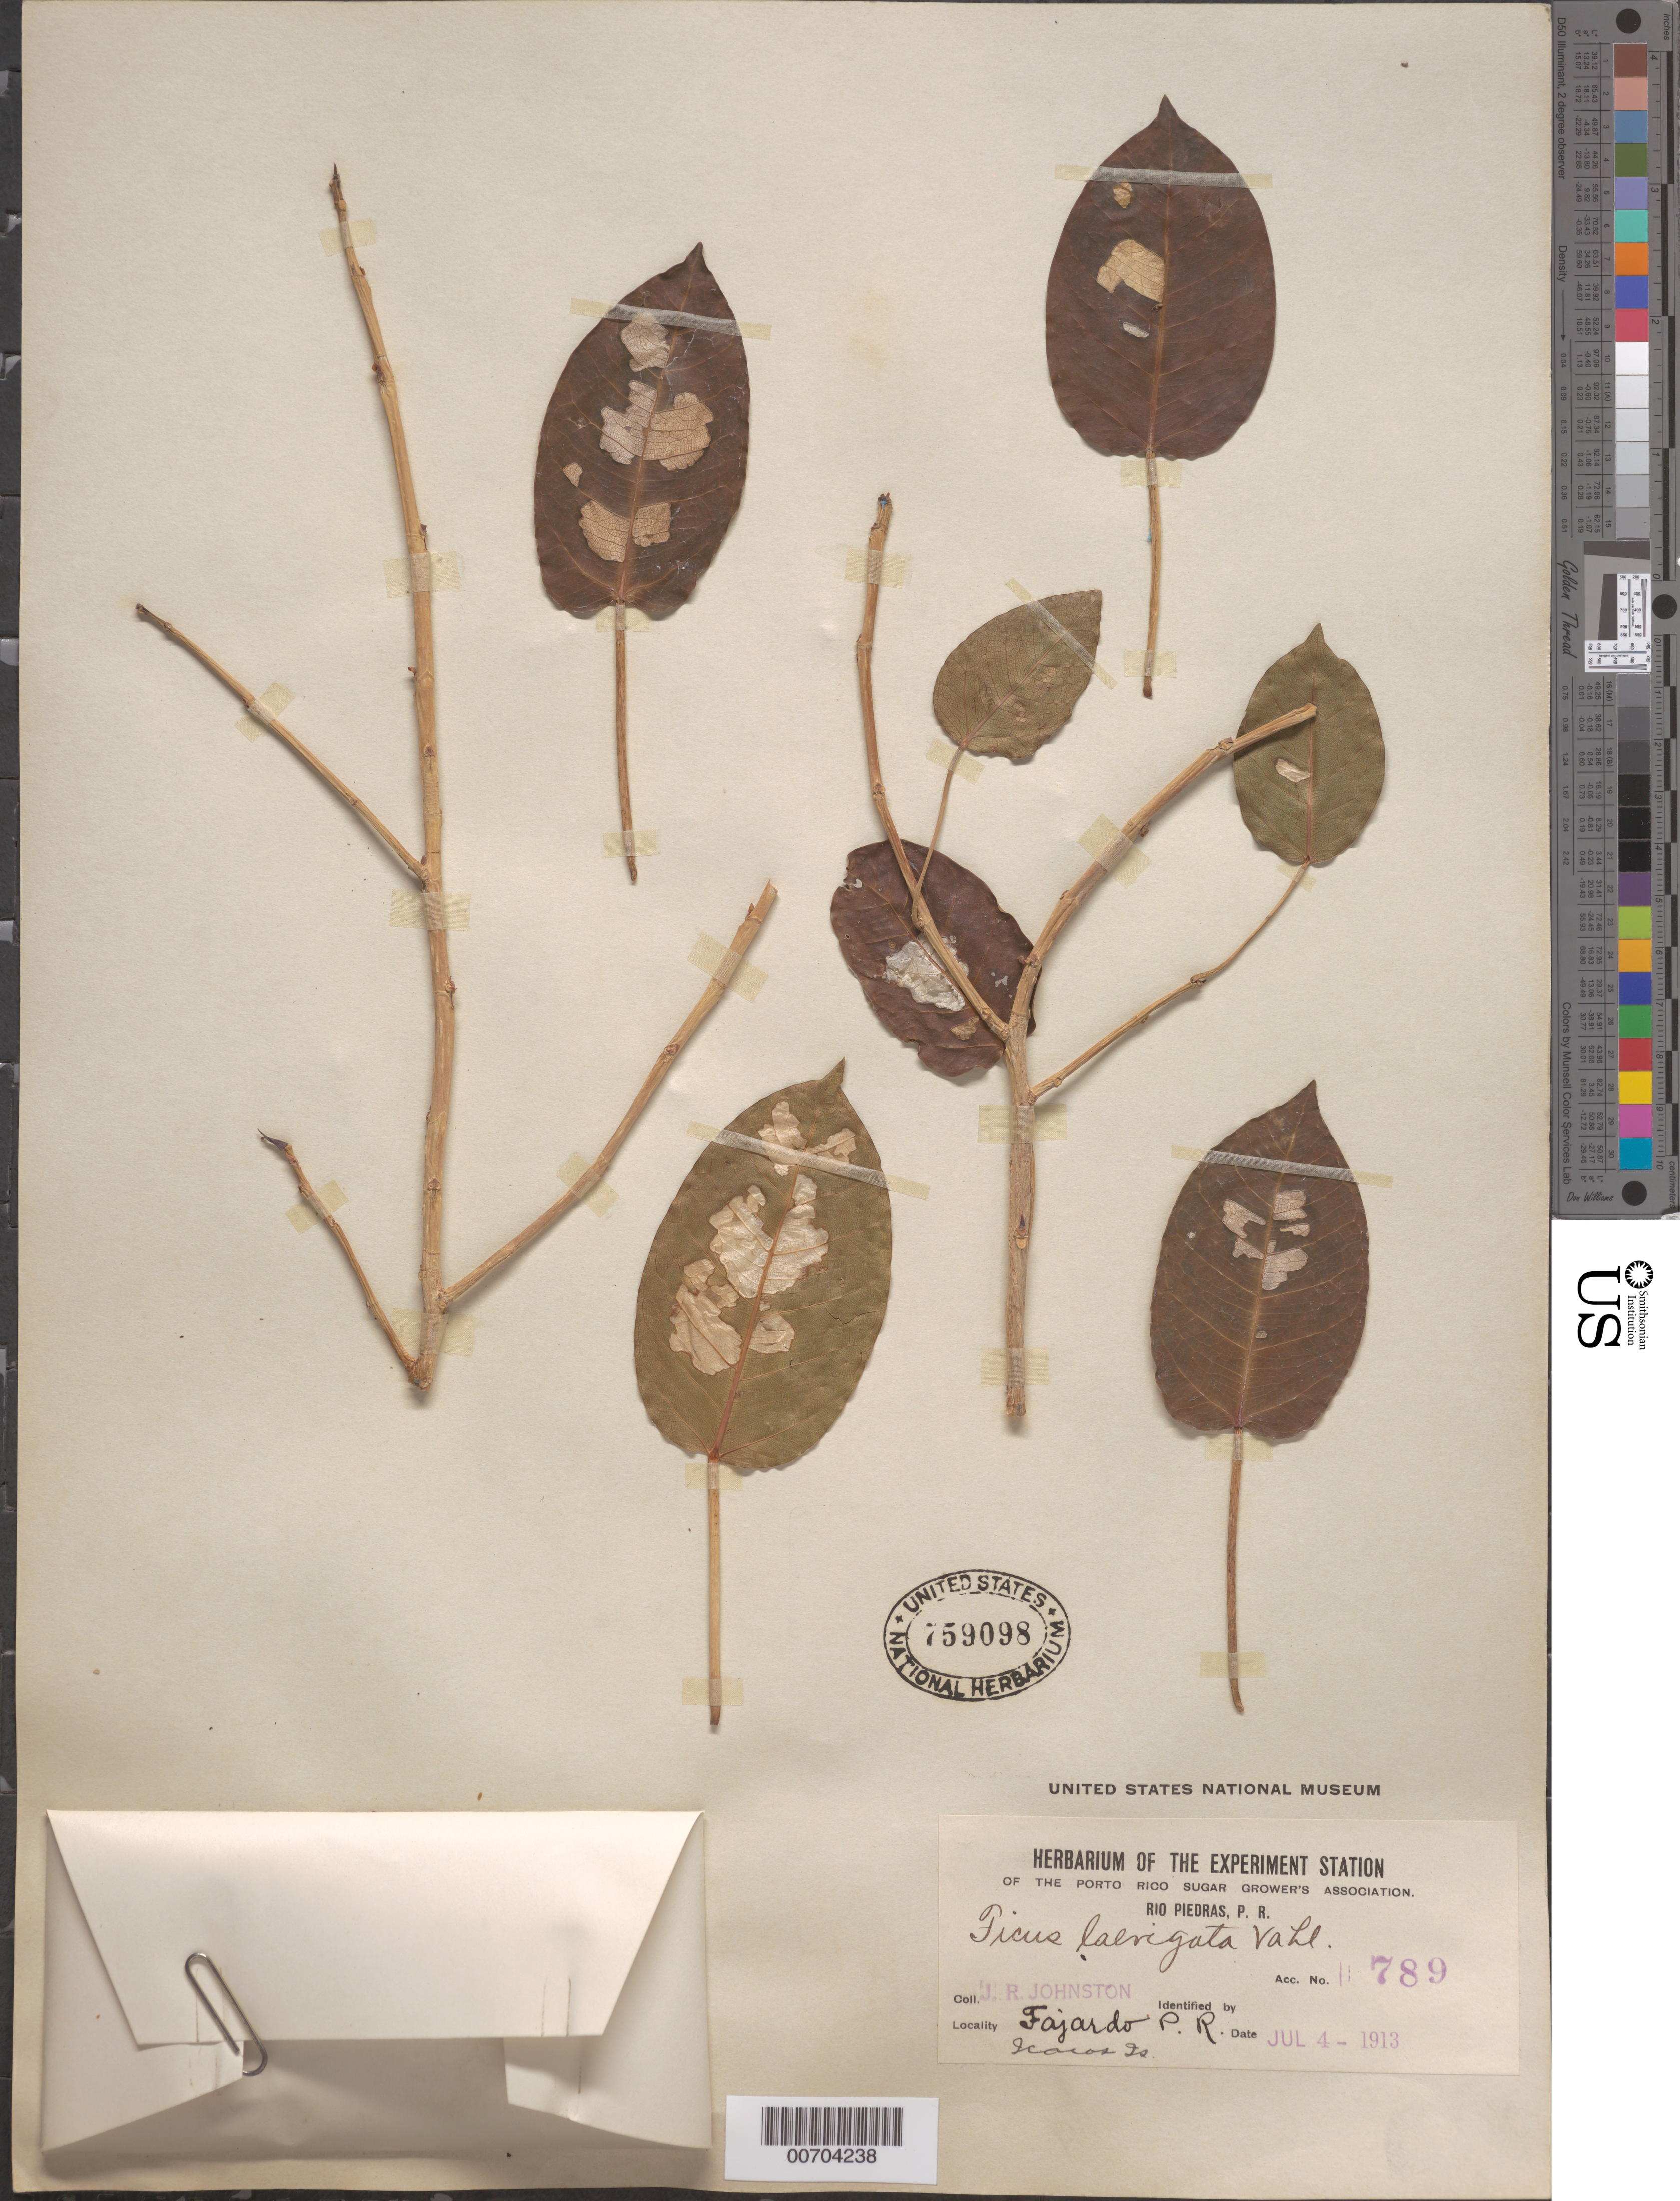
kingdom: Plantae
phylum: Tracheophyta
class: Magnoliopsida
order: Rosales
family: Moraceae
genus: Ficus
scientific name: Ficus laevigata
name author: Vahl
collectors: J. Johnston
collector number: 789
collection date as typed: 04 Jul 1913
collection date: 1913-07-04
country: Puerto Rico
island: Greater Antilles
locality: Fajardo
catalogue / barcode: US 759098